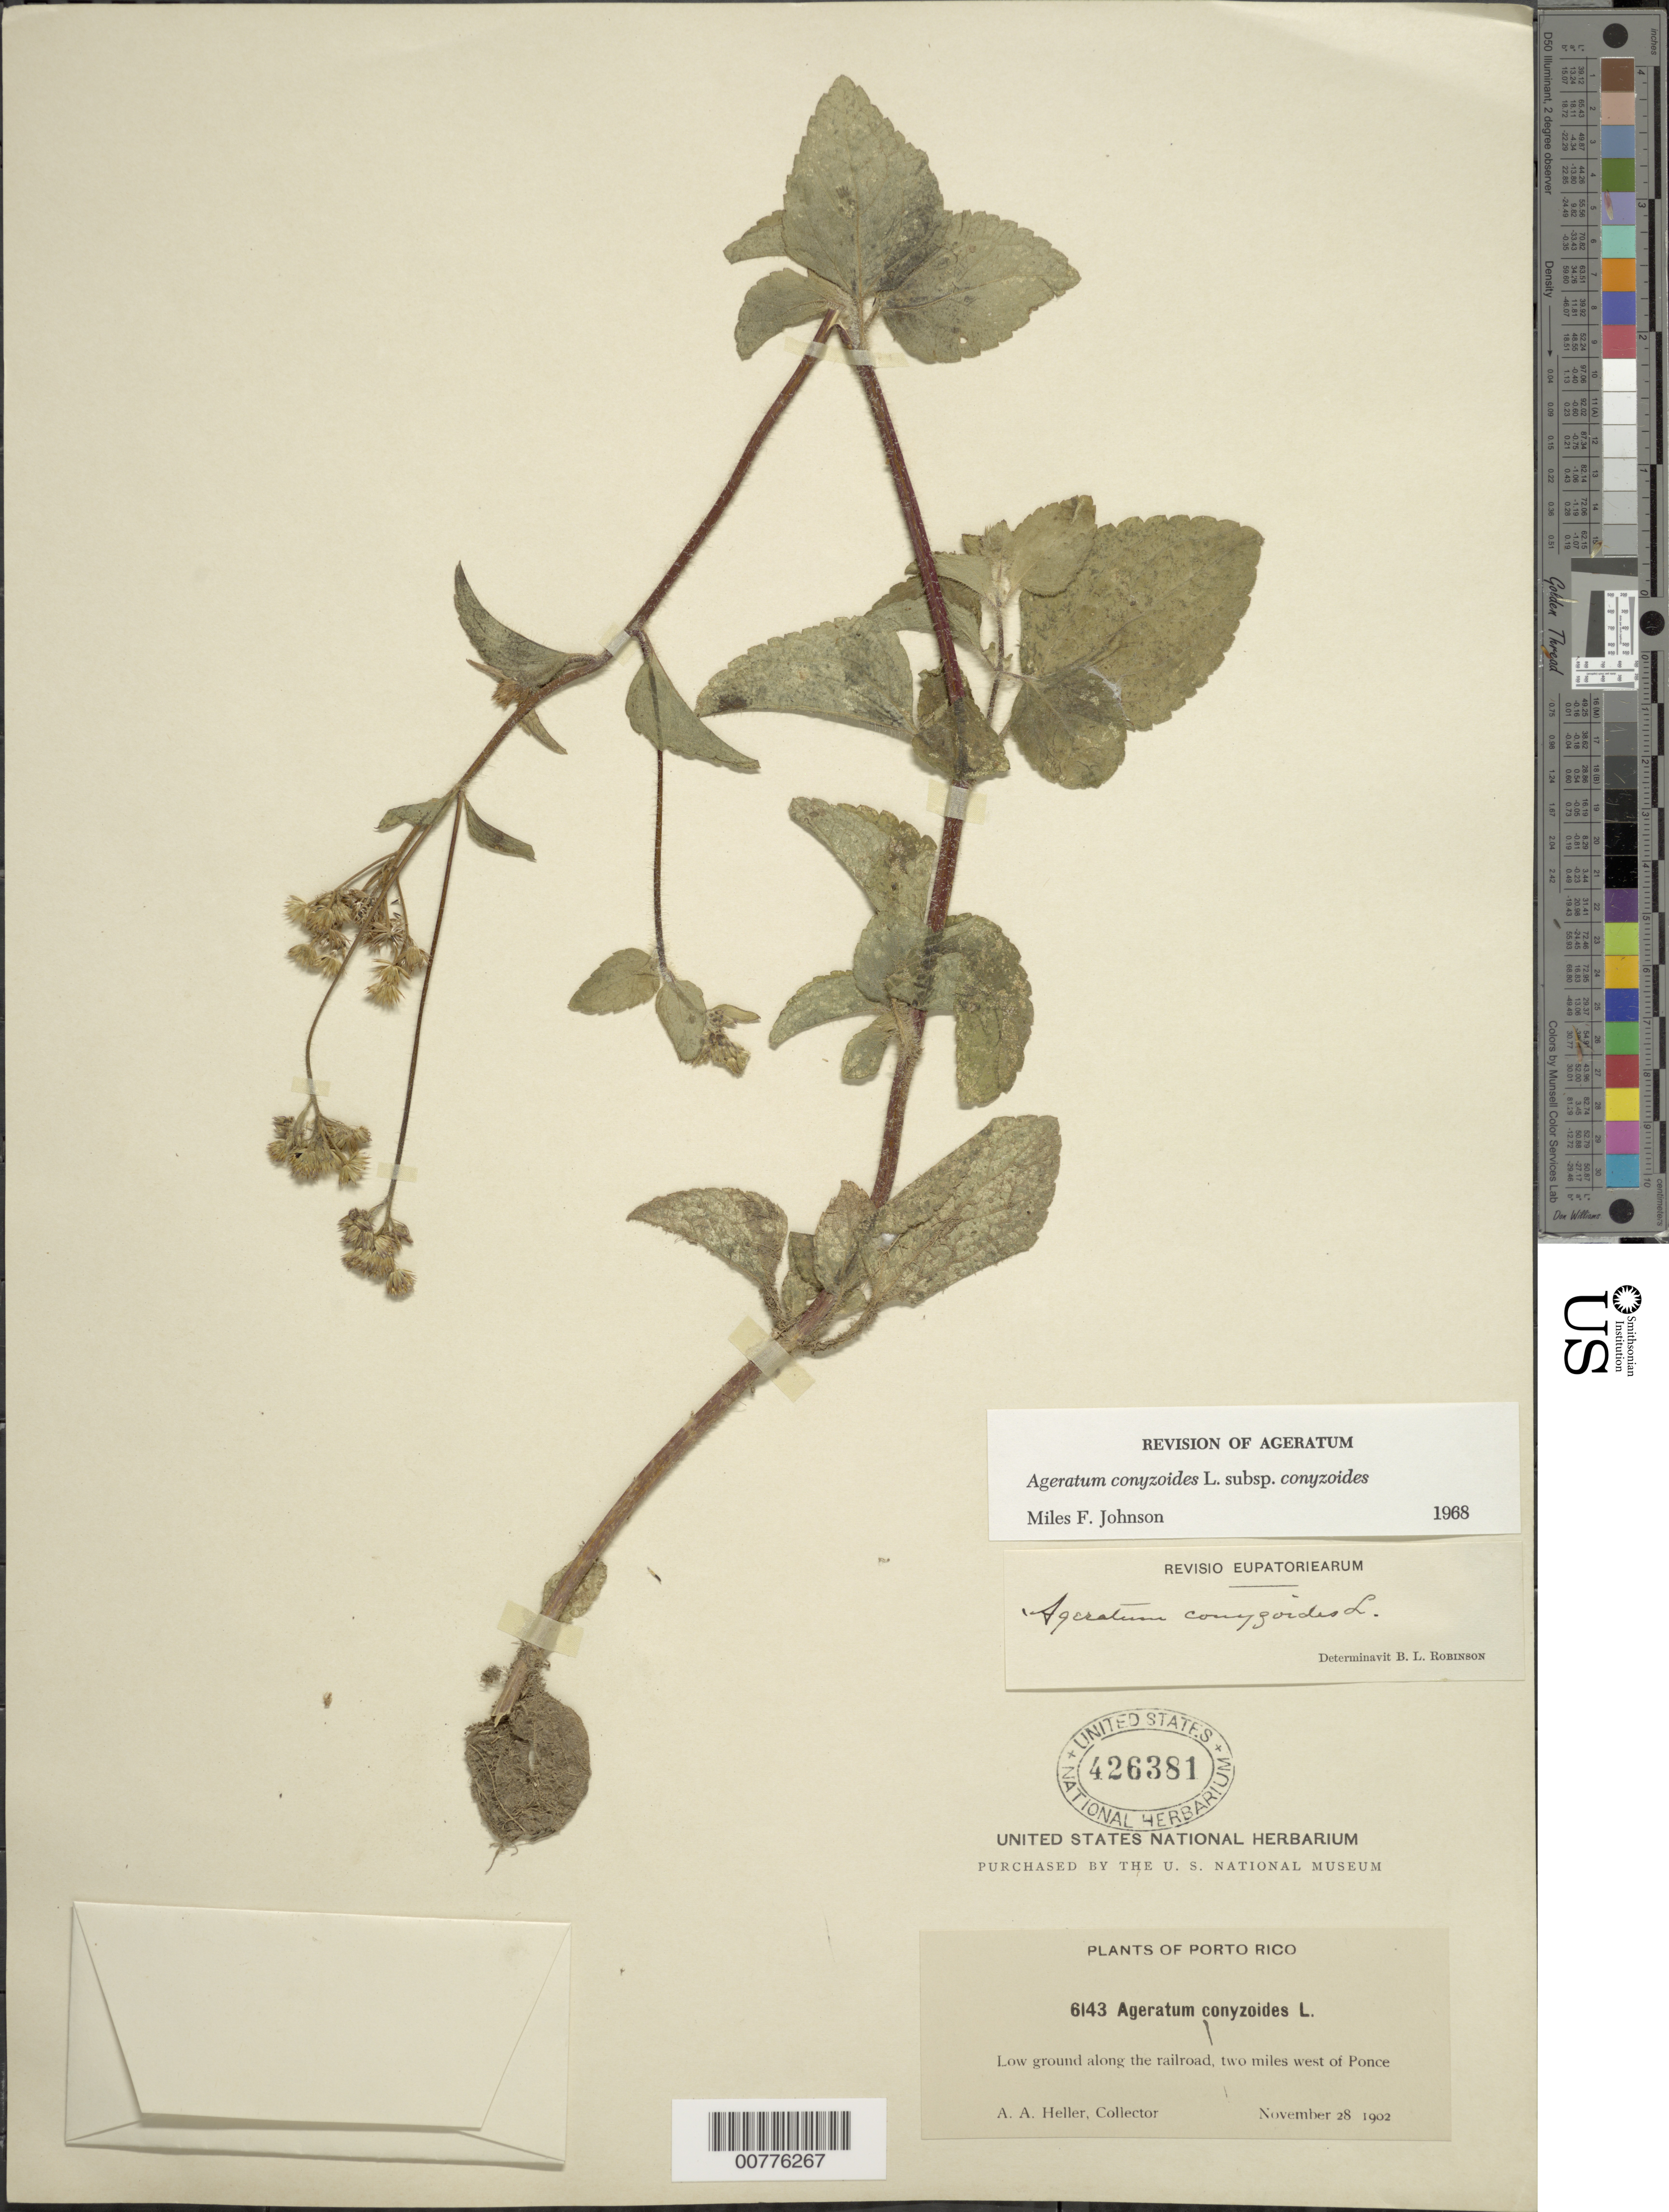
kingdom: Plantae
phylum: Tracheophyta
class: Magnoliopsida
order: Asterales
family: Asteraceae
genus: Ageratum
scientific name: Ageratum conyzoides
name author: L.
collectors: A. A. Heller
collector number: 6143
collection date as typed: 28 Nov 1902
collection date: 1902-11-28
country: Puerto Rico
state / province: Ponce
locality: Low ground along the railroad, 2 miles west of Ponce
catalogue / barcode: US 426381